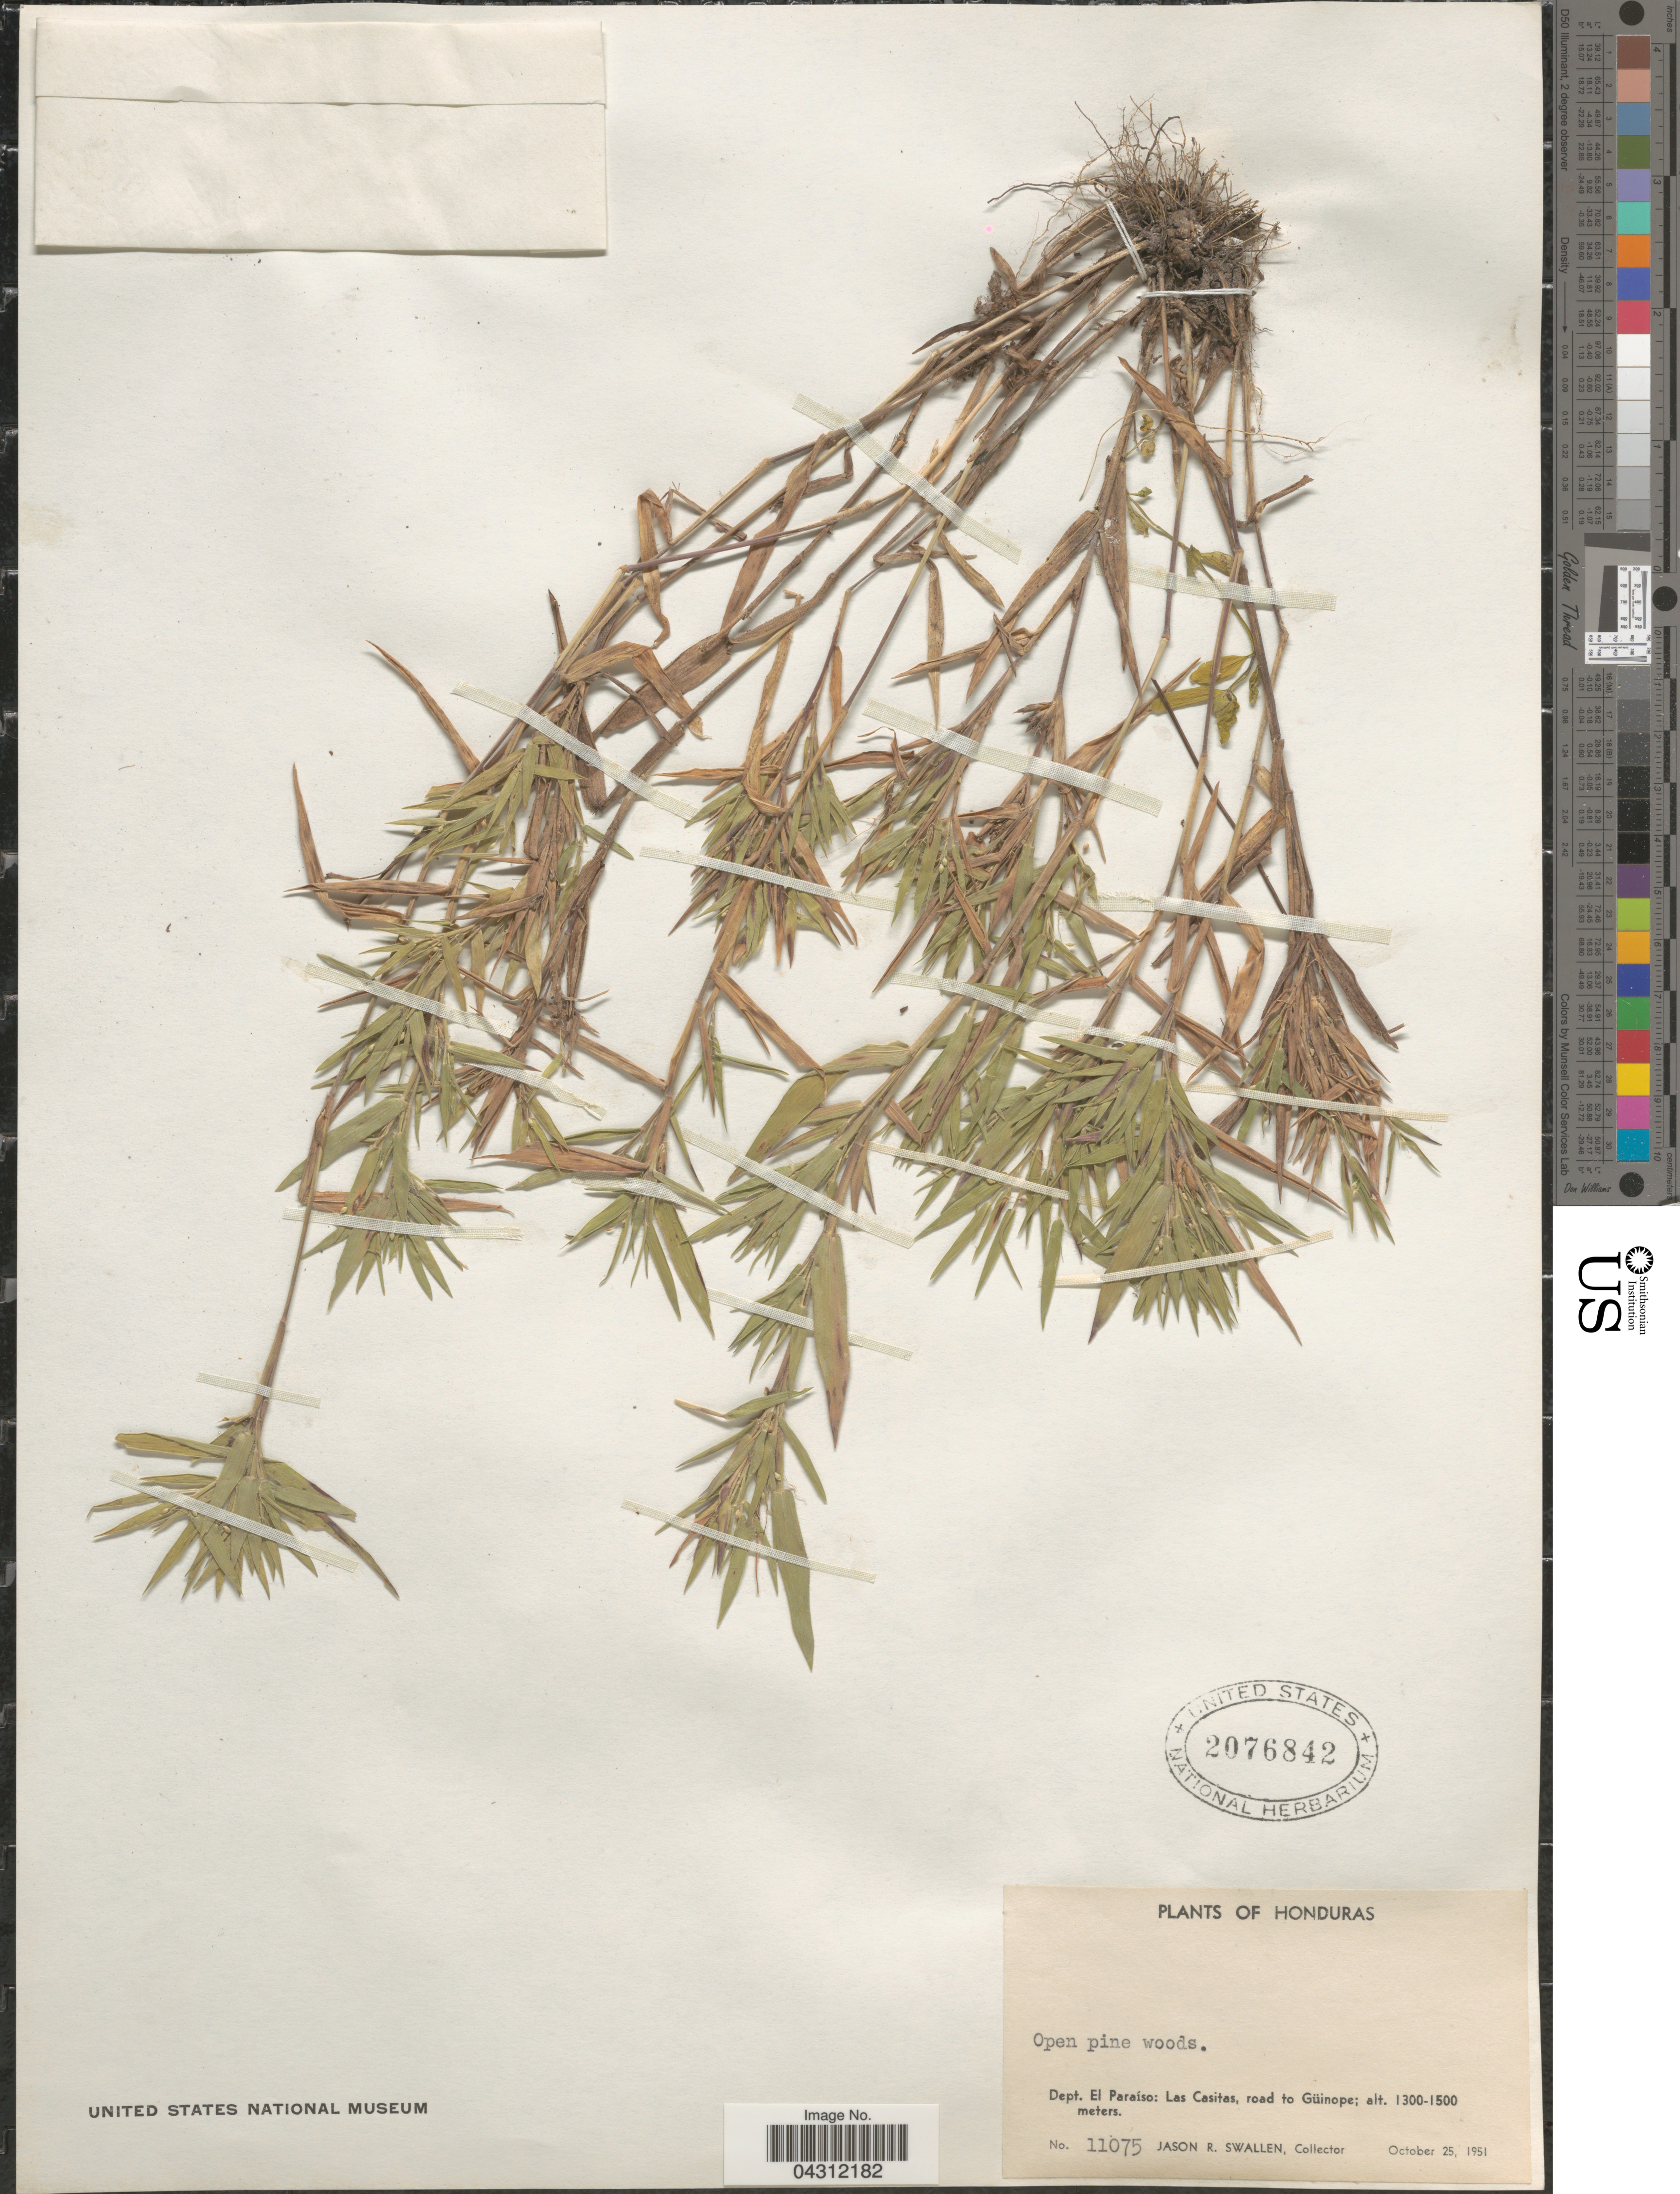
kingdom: Plantae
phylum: Tracheophyta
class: Liliopsida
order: Poales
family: Poaceae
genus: Dichanthelium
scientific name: Dichanthelium acuminatum var. acuminatum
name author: (Sw.) Gould & C.A. Clark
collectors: J. R. Swallen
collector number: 11075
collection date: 1951-10-25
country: Honduras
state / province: El Paraiso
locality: Dept. El Paraíso: Las Casitas, road to Güinope.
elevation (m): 1300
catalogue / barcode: US 2076842